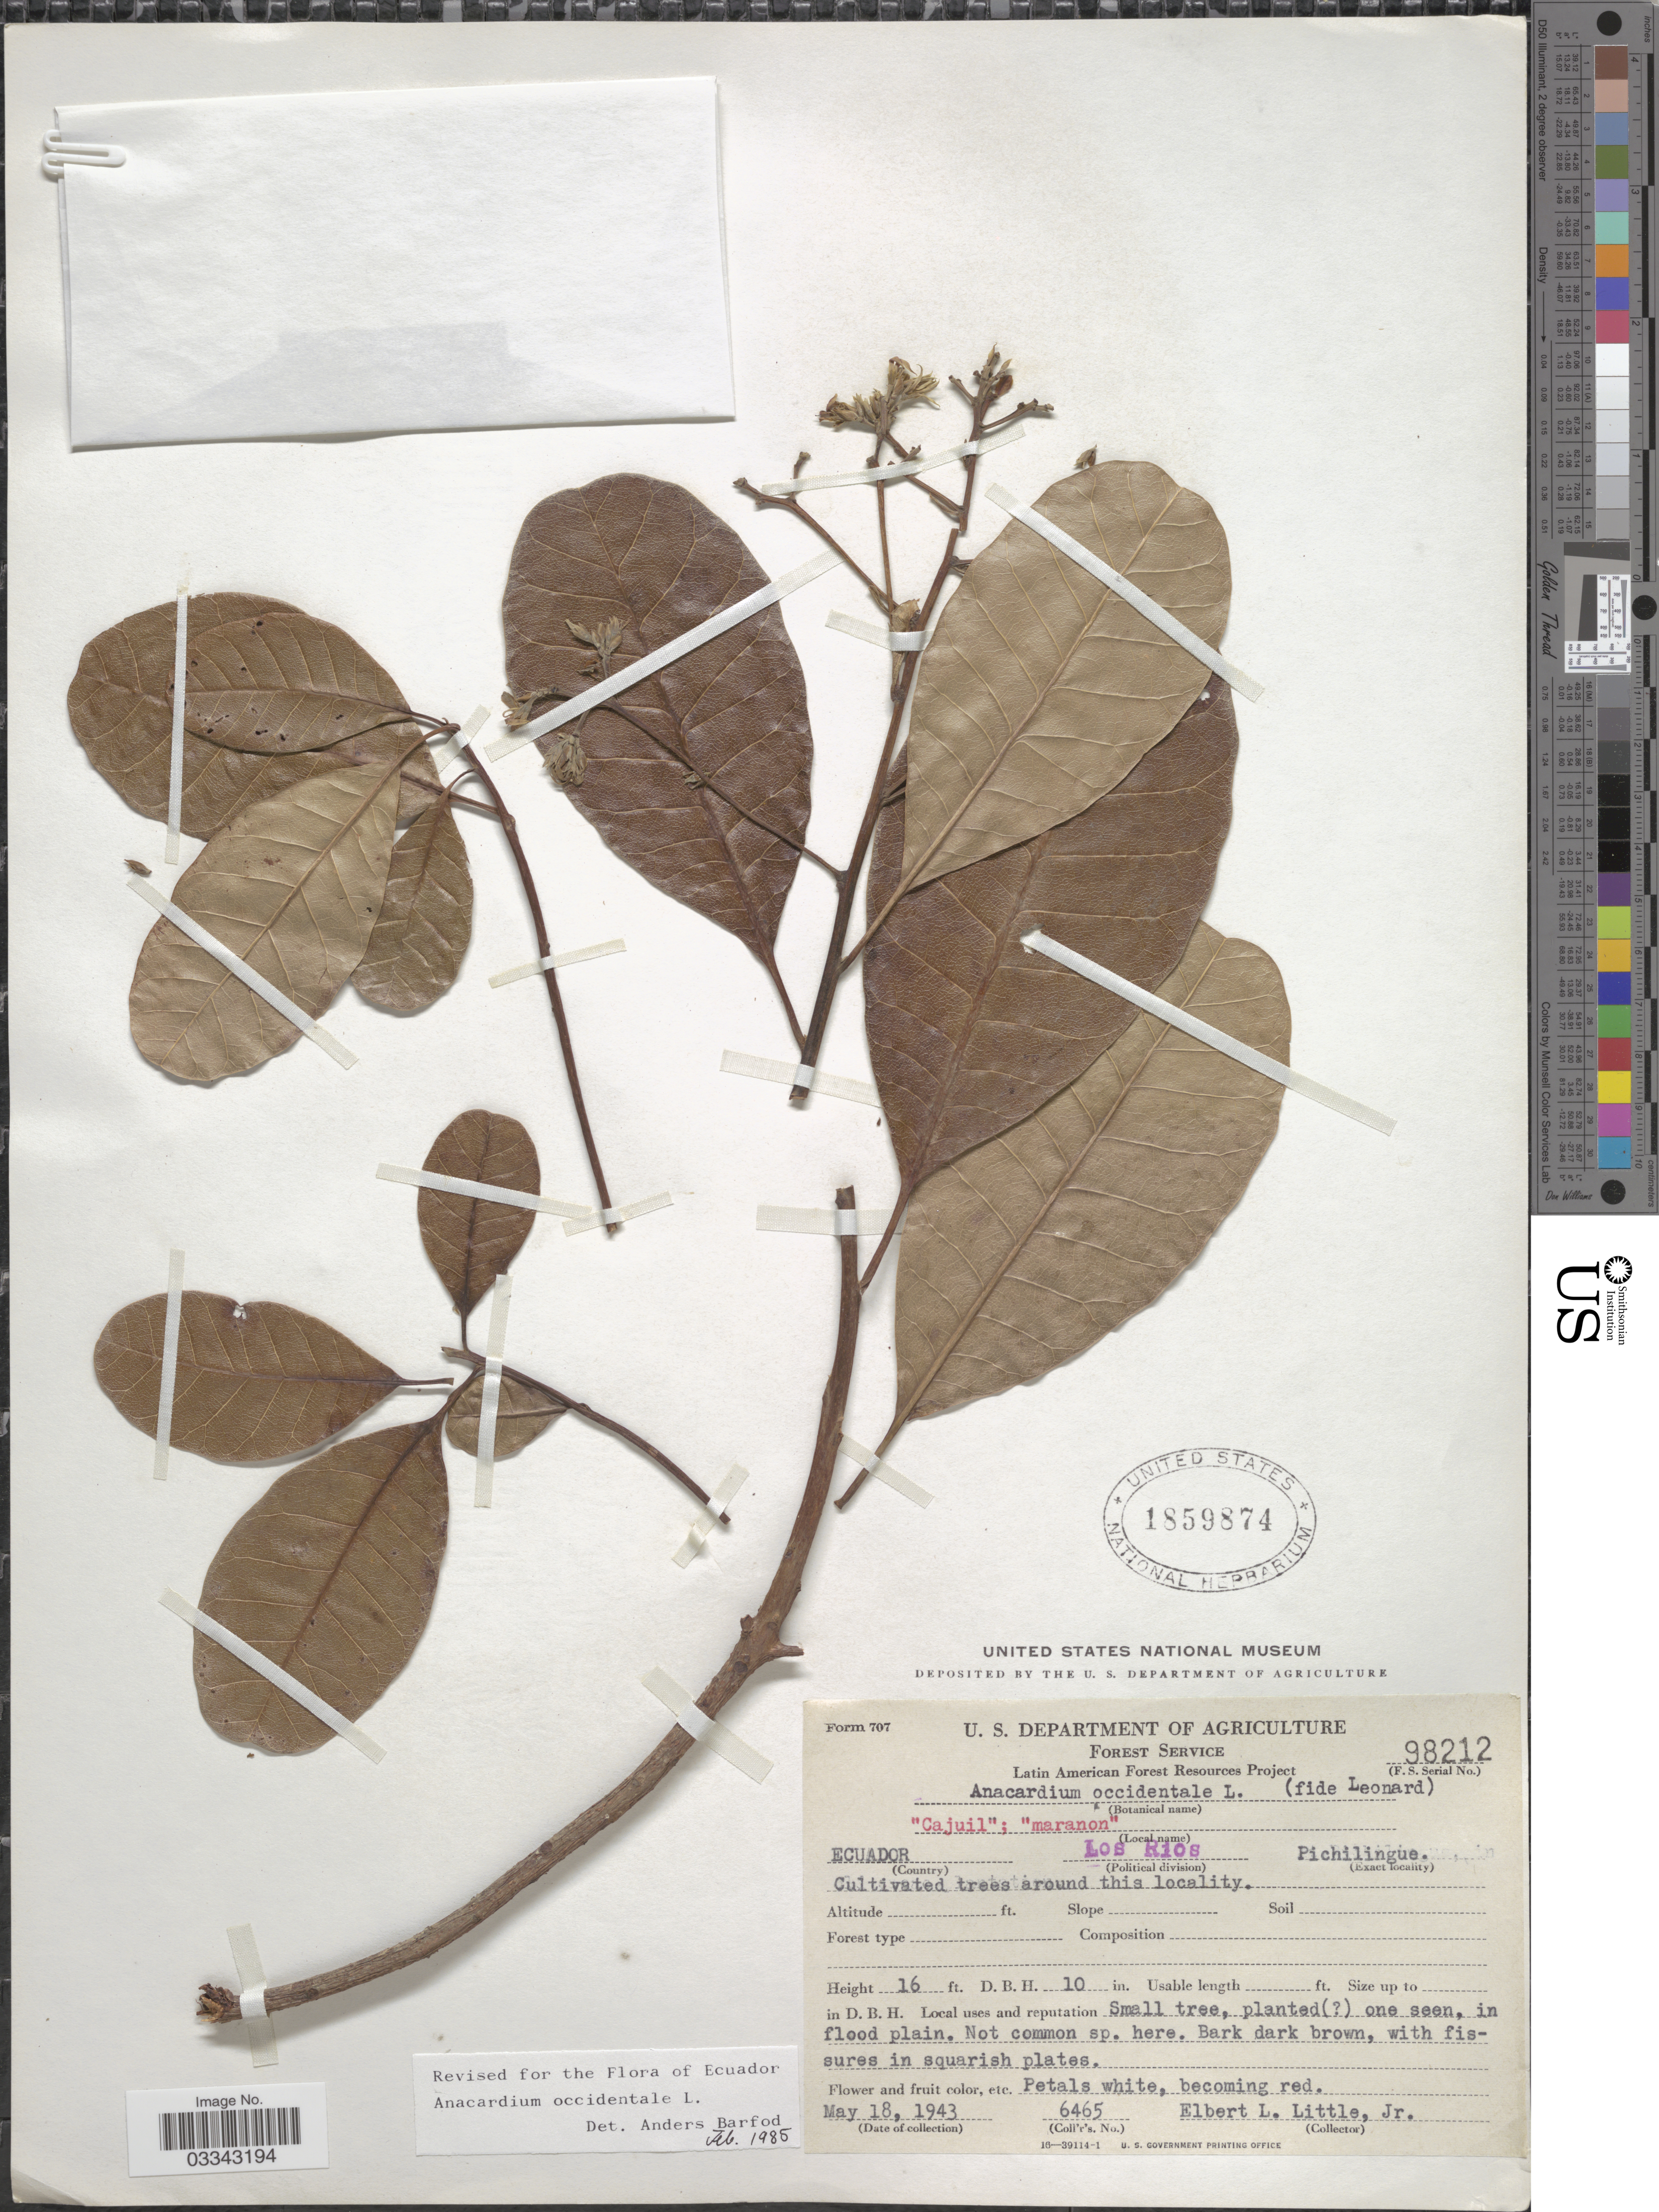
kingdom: Plantae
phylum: Tracheophyta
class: Magnoliopsida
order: Sapindales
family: Anacardiaceae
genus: Anacardium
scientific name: Anacardium occidentale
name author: L.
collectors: E. L. Little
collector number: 6465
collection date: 1943-05-18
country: Ecuador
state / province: Los Ríos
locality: Pichilingue.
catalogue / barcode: US 1859874